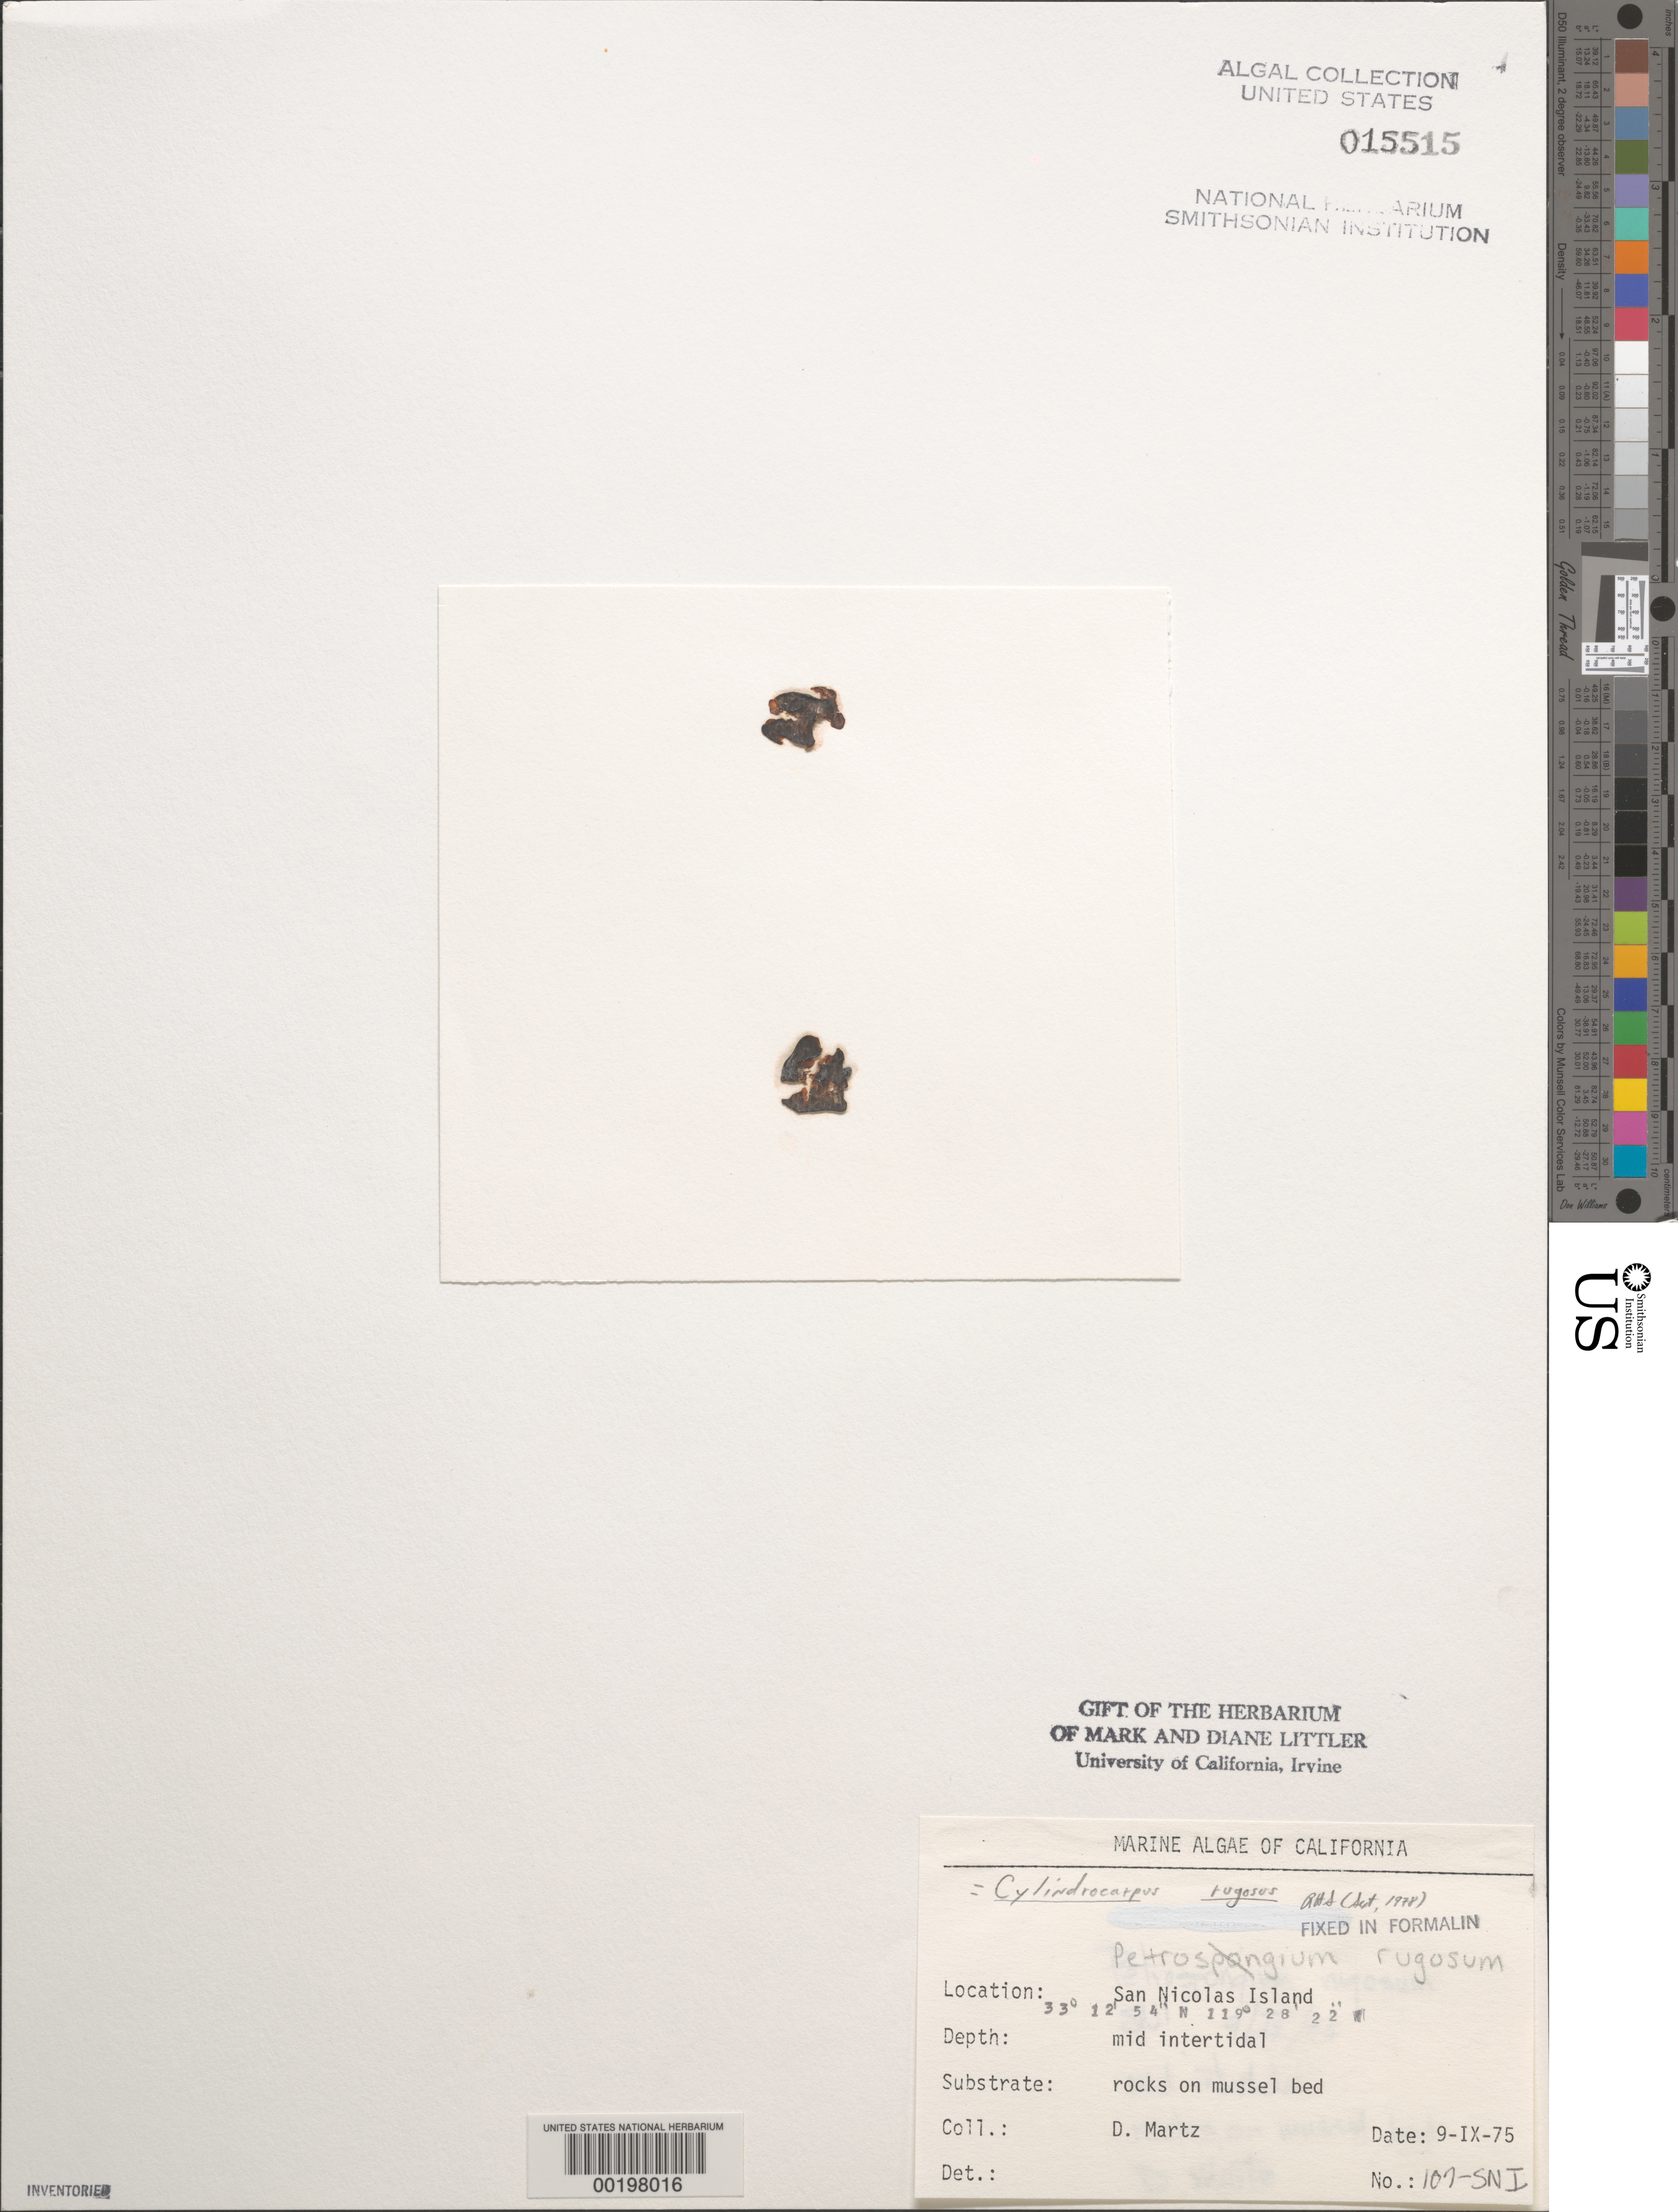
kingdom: Chromista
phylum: Ochrophyta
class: Phaeophyceae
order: Ectocarpales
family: Petrospongiaceae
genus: Petrospongium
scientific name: Petrospongium rugosum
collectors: D. Martz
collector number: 107-sni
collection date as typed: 09 Sep 1975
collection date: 1975-09-09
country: United States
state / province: California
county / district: Ventura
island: San Nicolas Island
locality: Dutch Harbor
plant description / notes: BLM-SOCALBIGHT Rocky Intertidal Survey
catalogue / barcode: US 15515